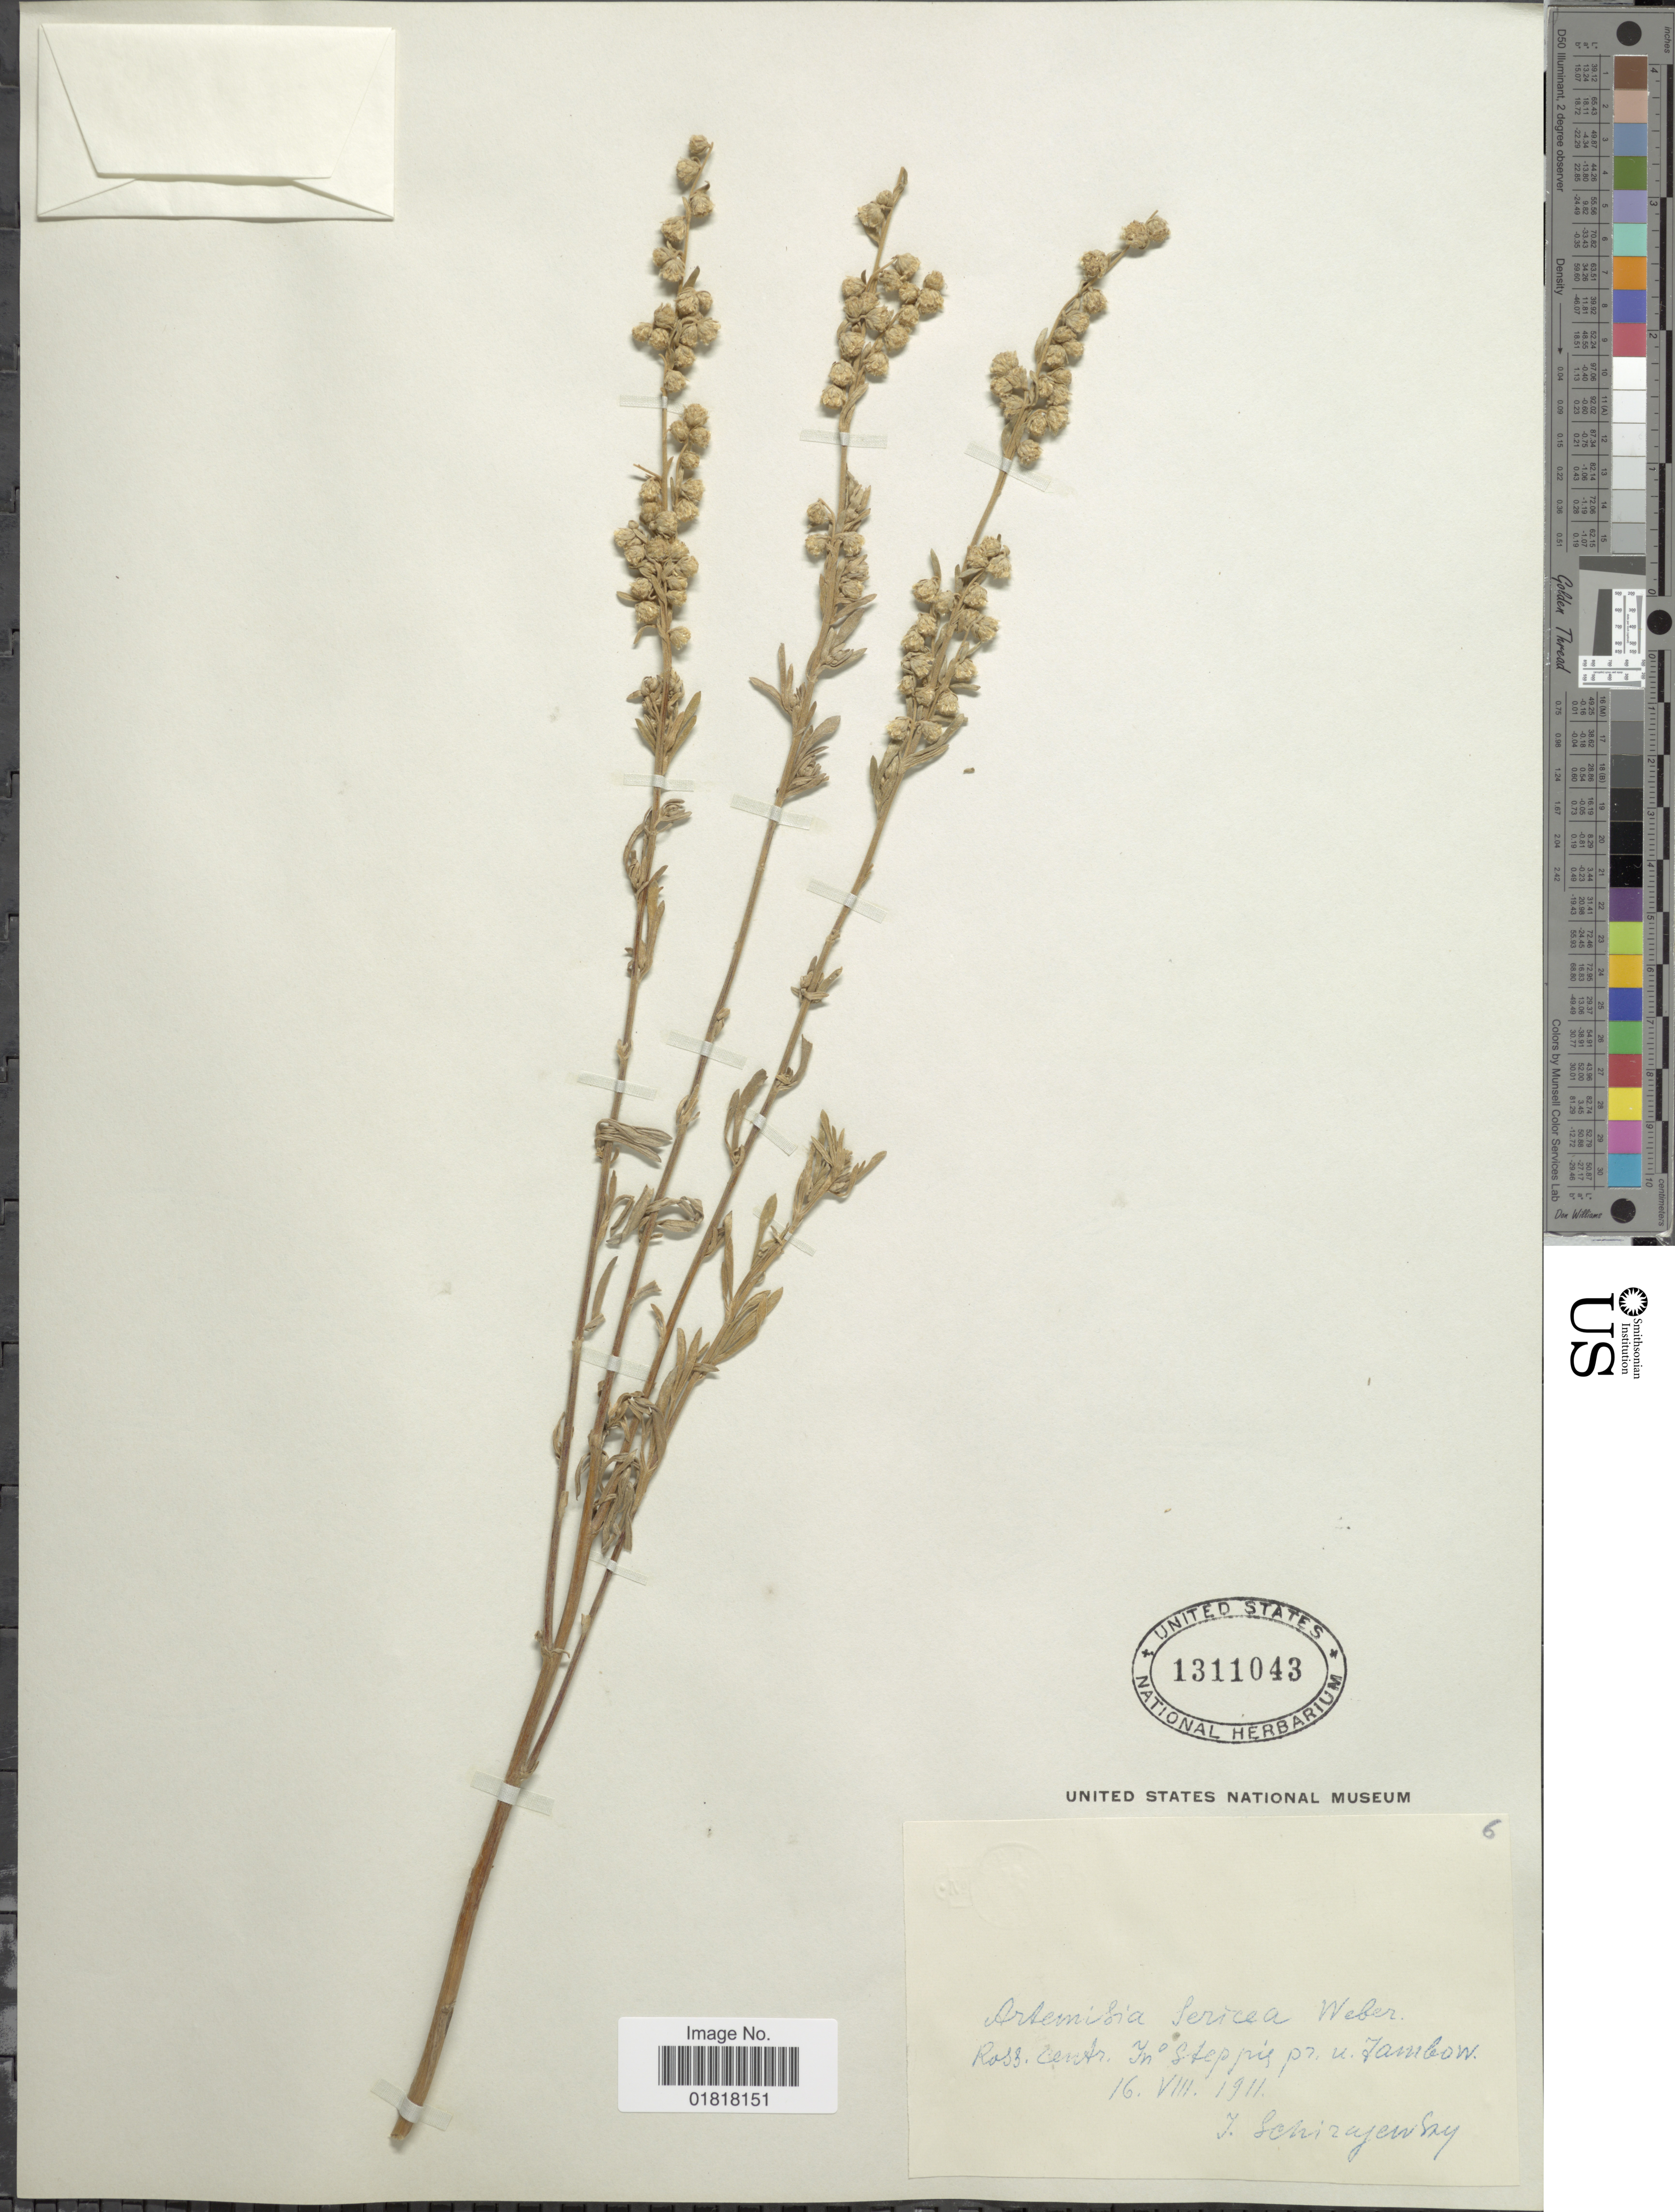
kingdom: Plantae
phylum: Tracheophyta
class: Magnoliopsida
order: Asterales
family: Asteraceae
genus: Artemisia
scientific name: Artemisia sericea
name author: G.H. Weber ex Stechm.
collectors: J. Schirajevsky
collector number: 6?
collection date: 1911-08-16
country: Russian Federation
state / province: Tambov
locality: Ross. centr. in steppis pr. u. Tambov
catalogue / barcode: US 1311043